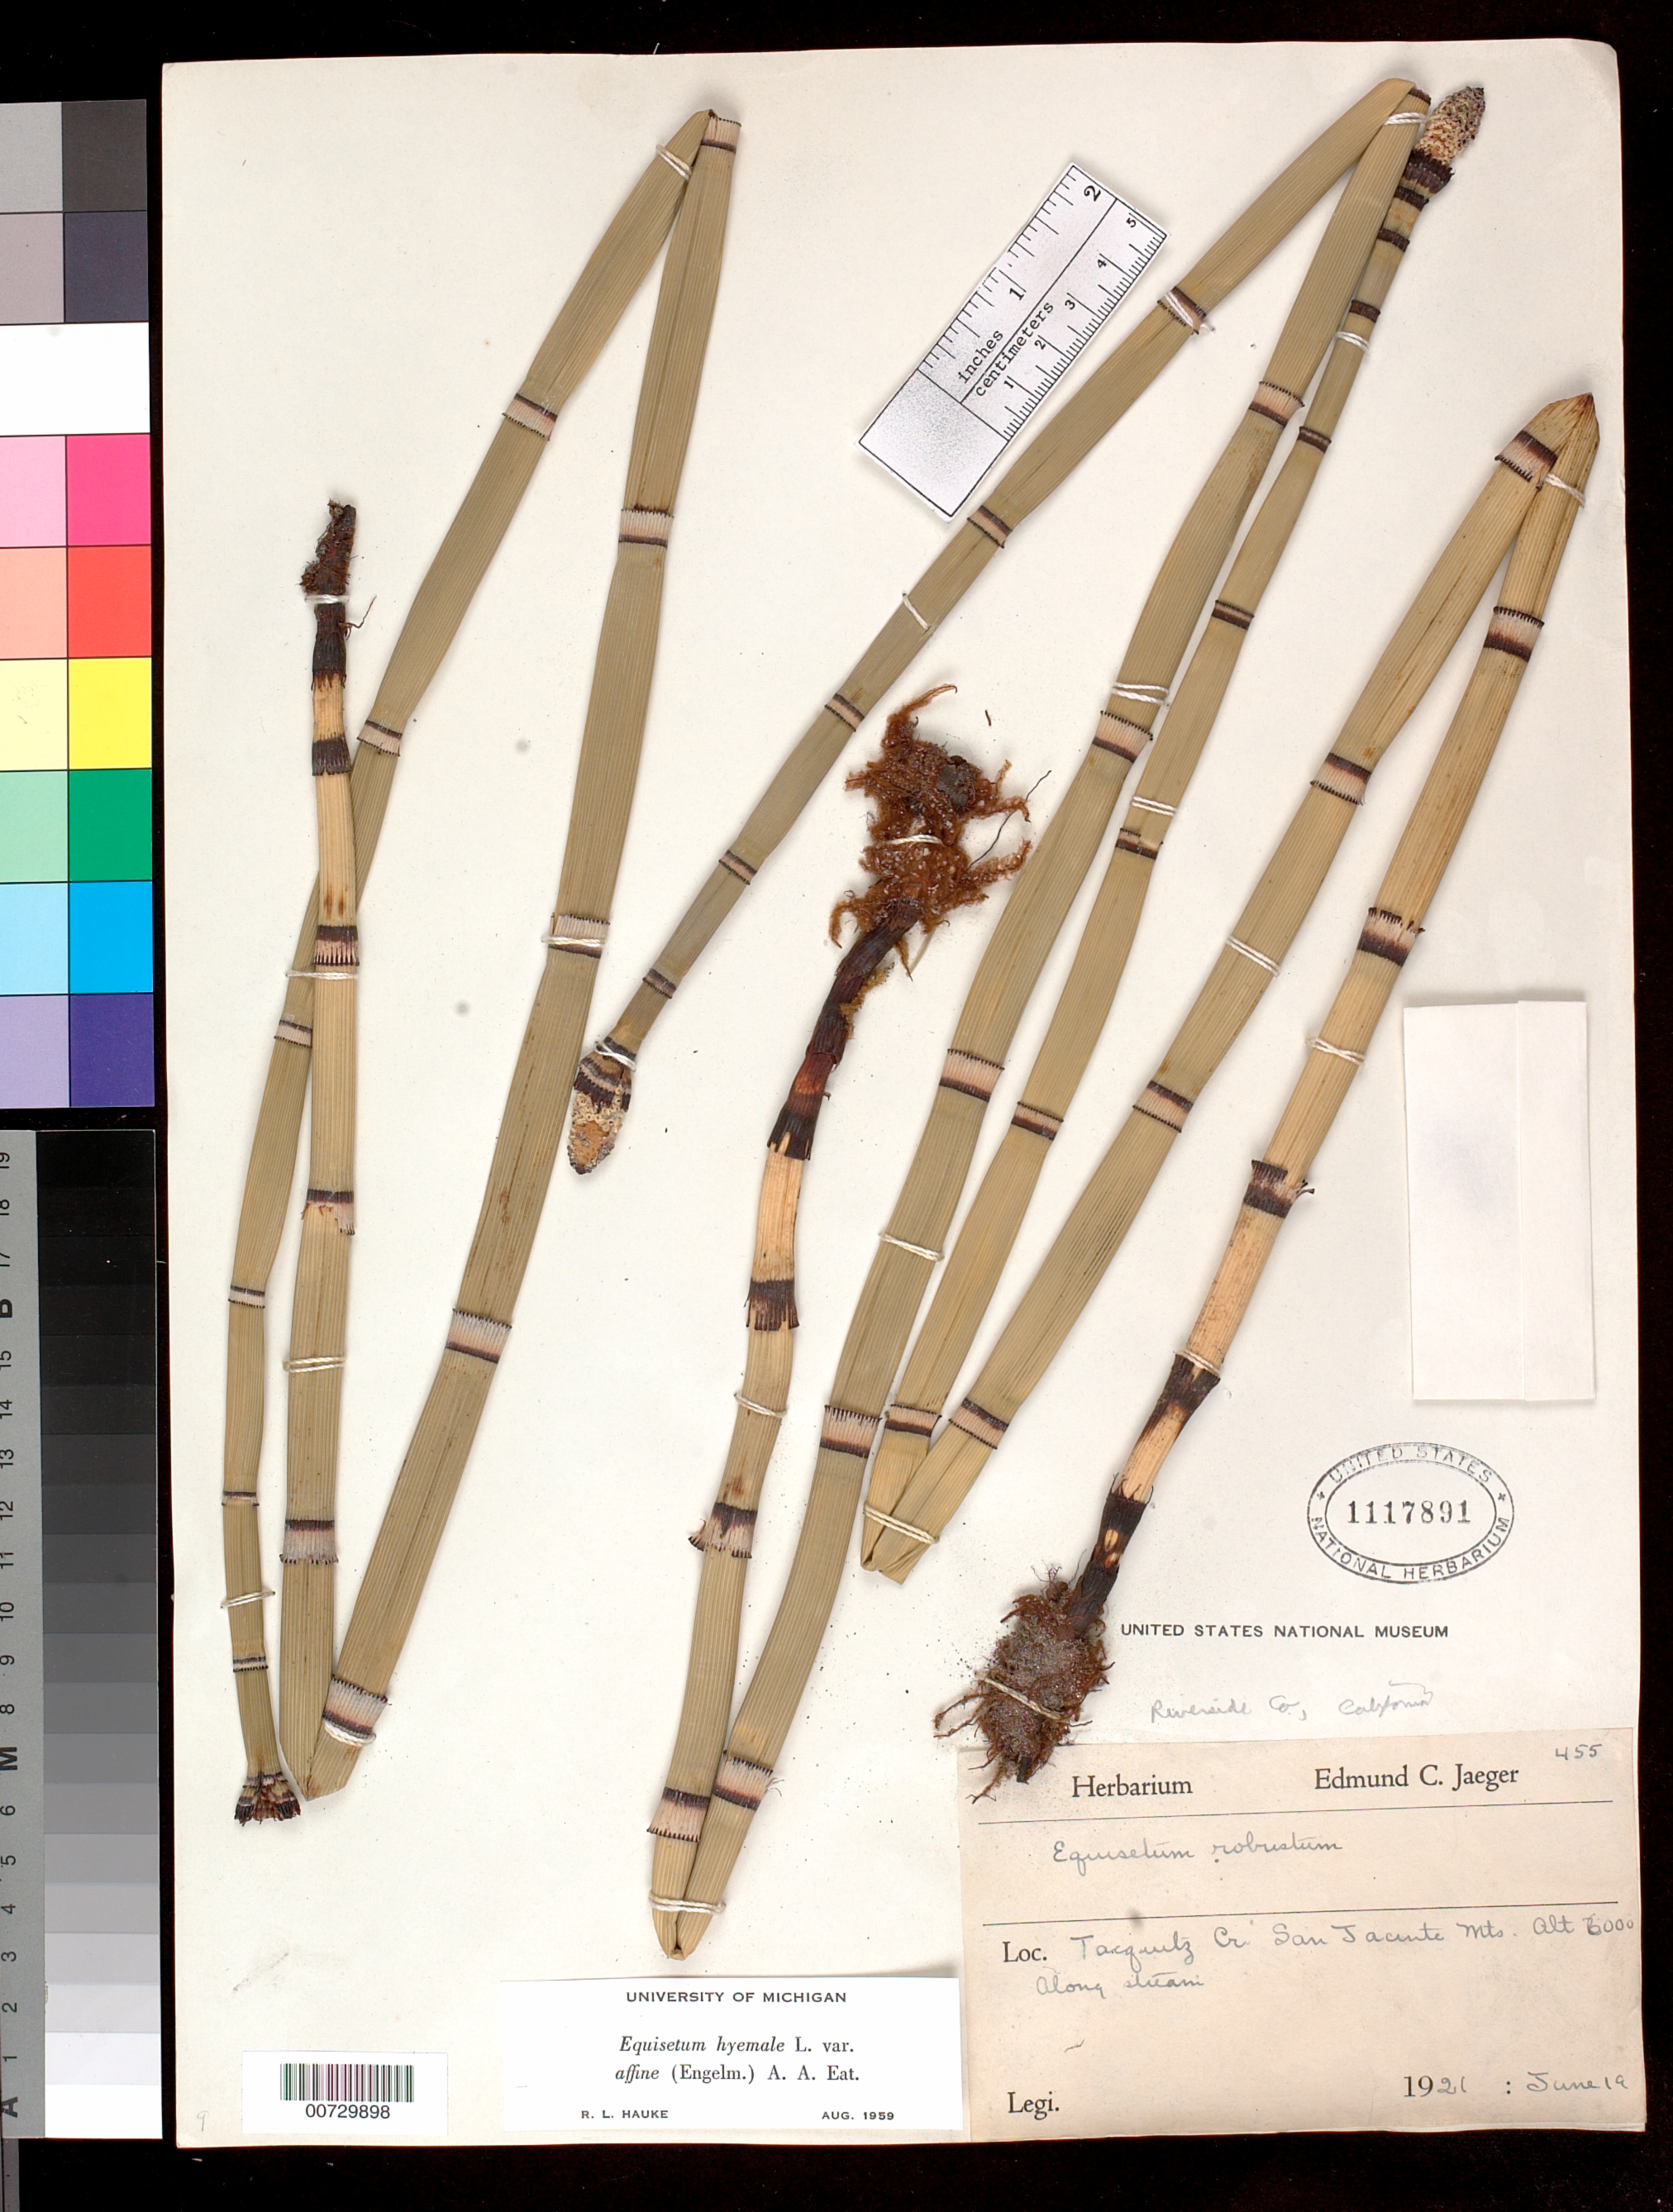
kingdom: Plantae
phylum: Tracheophyta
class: Polypodiopsida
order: Equisetales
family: Equisetaceae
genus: Equisetum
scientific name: Equisetum hyemale var. affine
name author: (Engelm.) A.A. Eaton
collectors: E. Jaeger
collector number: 455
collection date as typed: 19 Jun 1921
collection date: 1921-06-19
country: United States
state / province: California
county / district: Riverside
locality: San Jacinto Mts.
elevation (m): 1829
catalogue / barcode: US 1117891